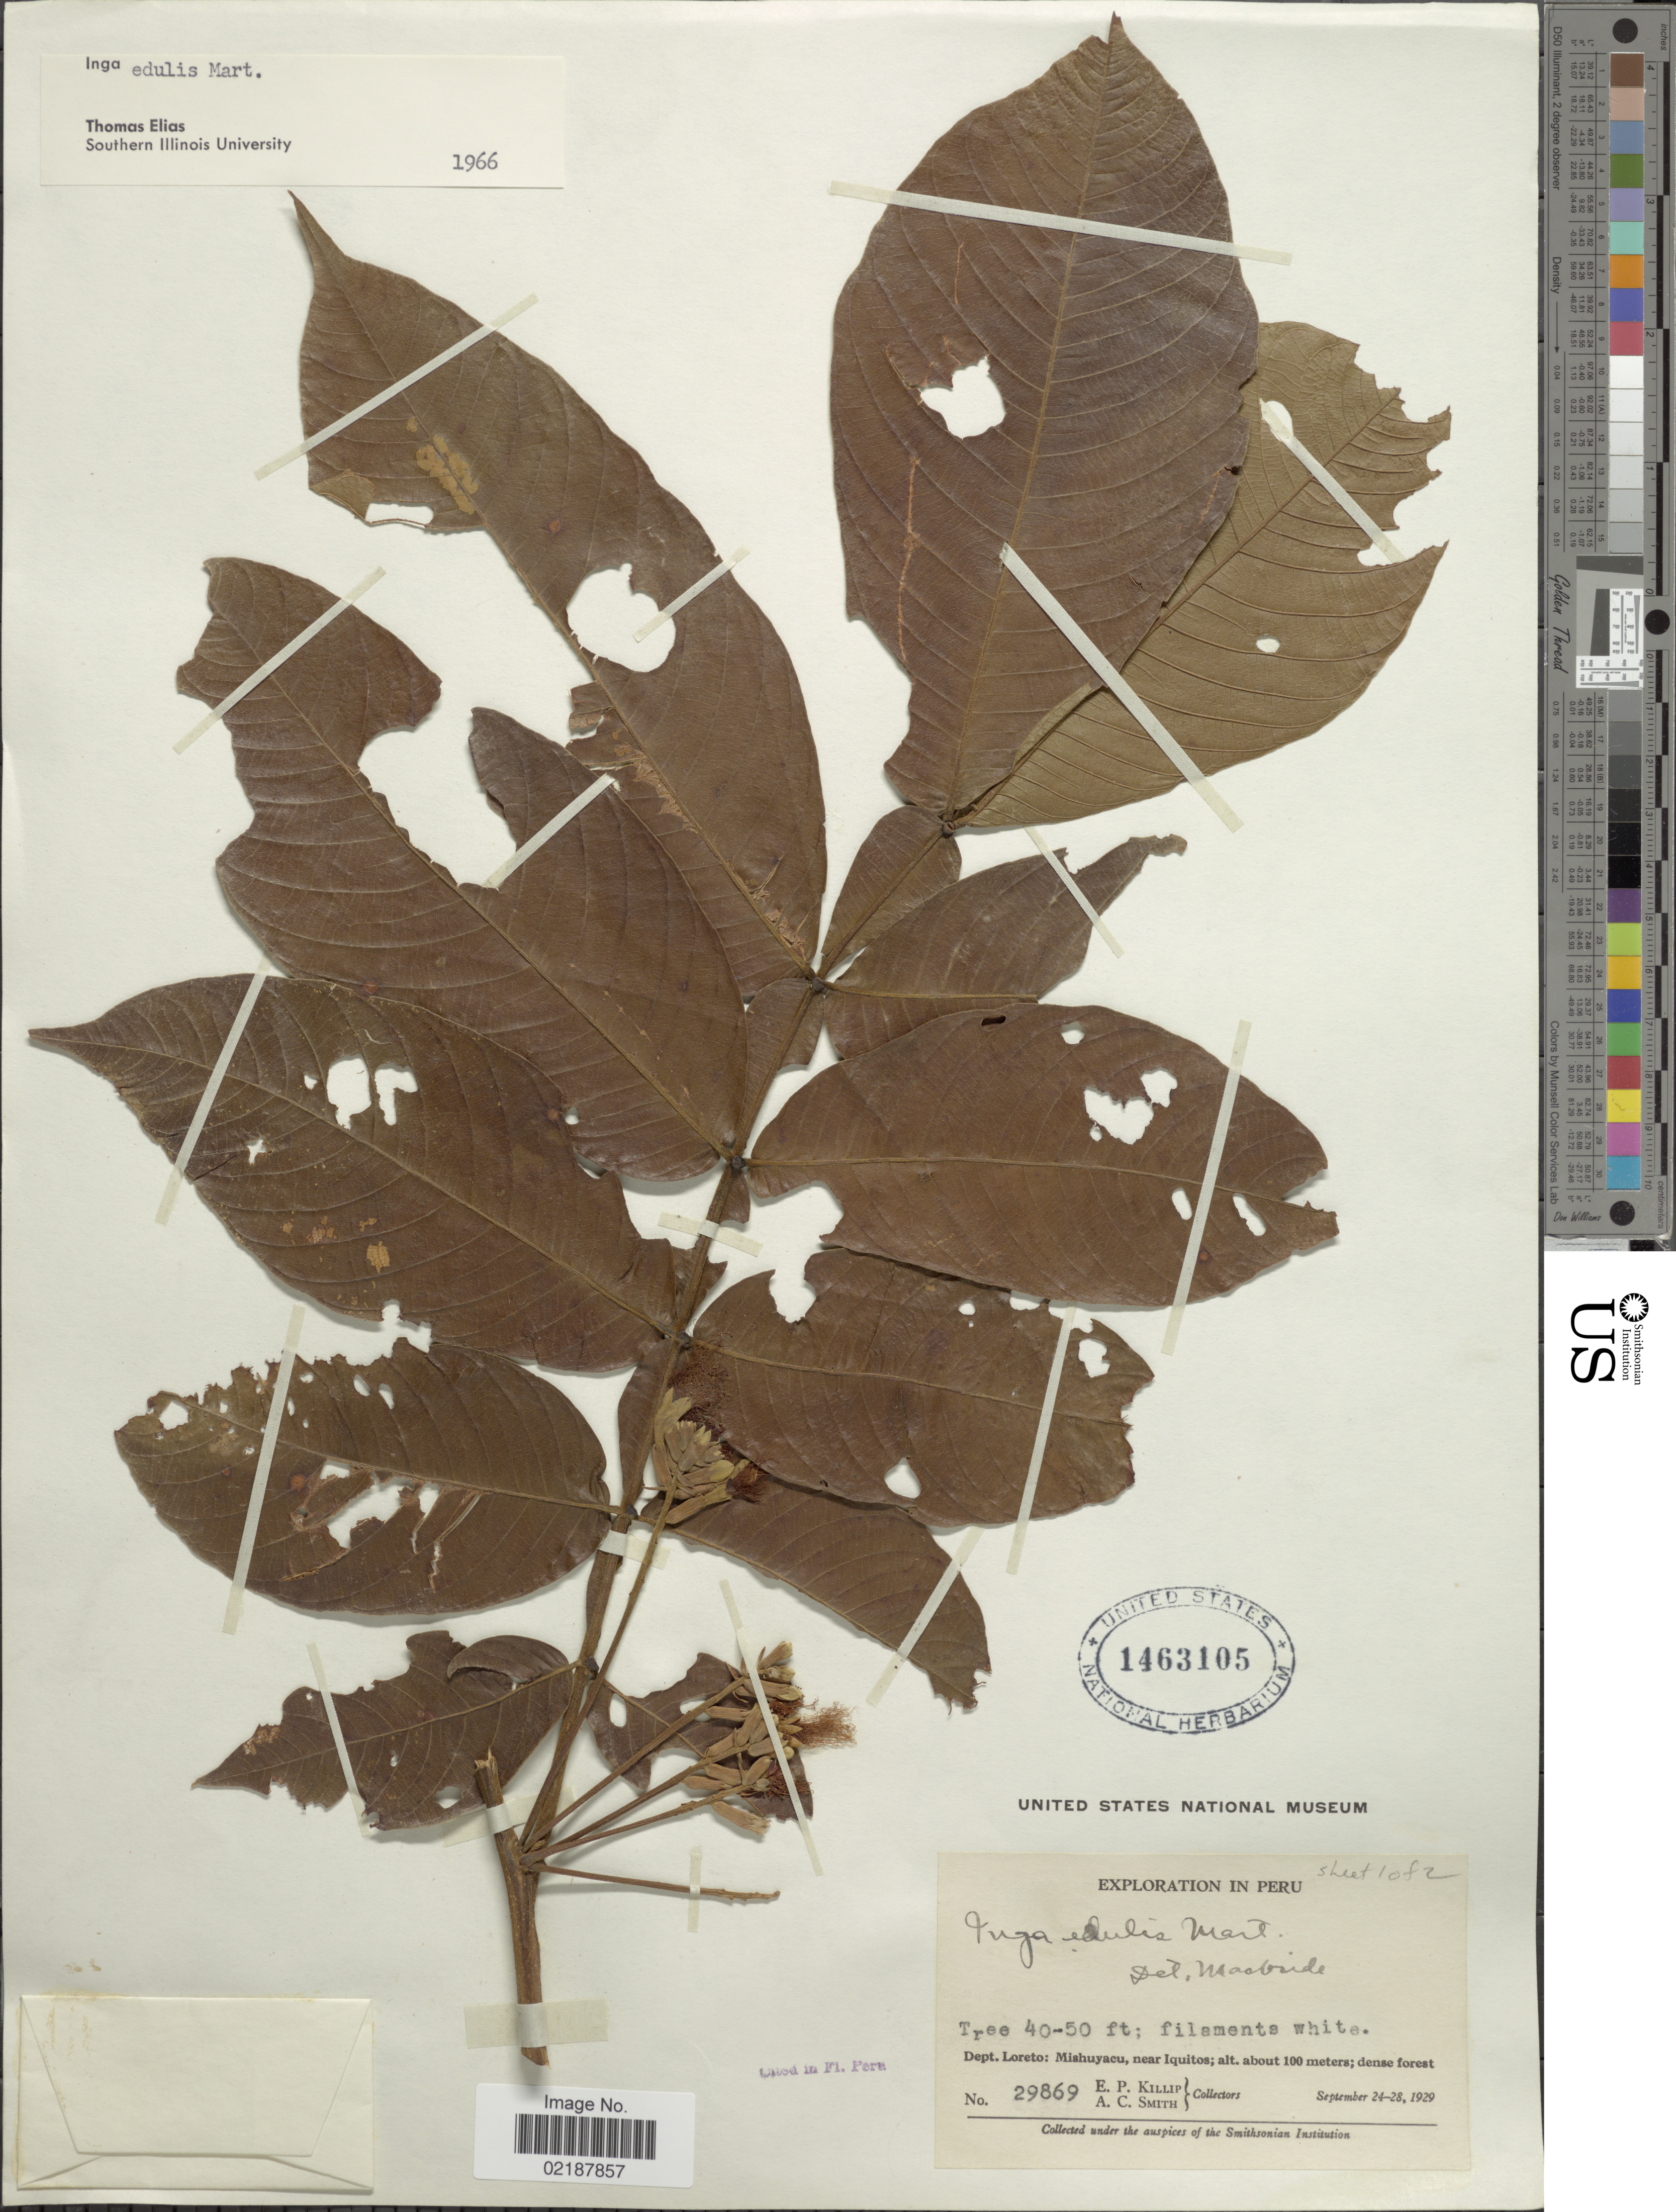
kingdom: Plantae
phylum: Tracheophyta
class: Magnoliopsida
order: Fabales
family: Fabaceae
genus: Inga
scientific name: Inga edulis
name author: Mart.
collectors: E. P. Killip & A. C. Smith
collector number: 29869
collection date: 1929-09-24/1929-09-28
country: Peru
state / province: Loreto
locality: Dept. Loreto: Mishuyacu, near Iquitos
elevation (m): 100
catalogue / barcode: US 1463105